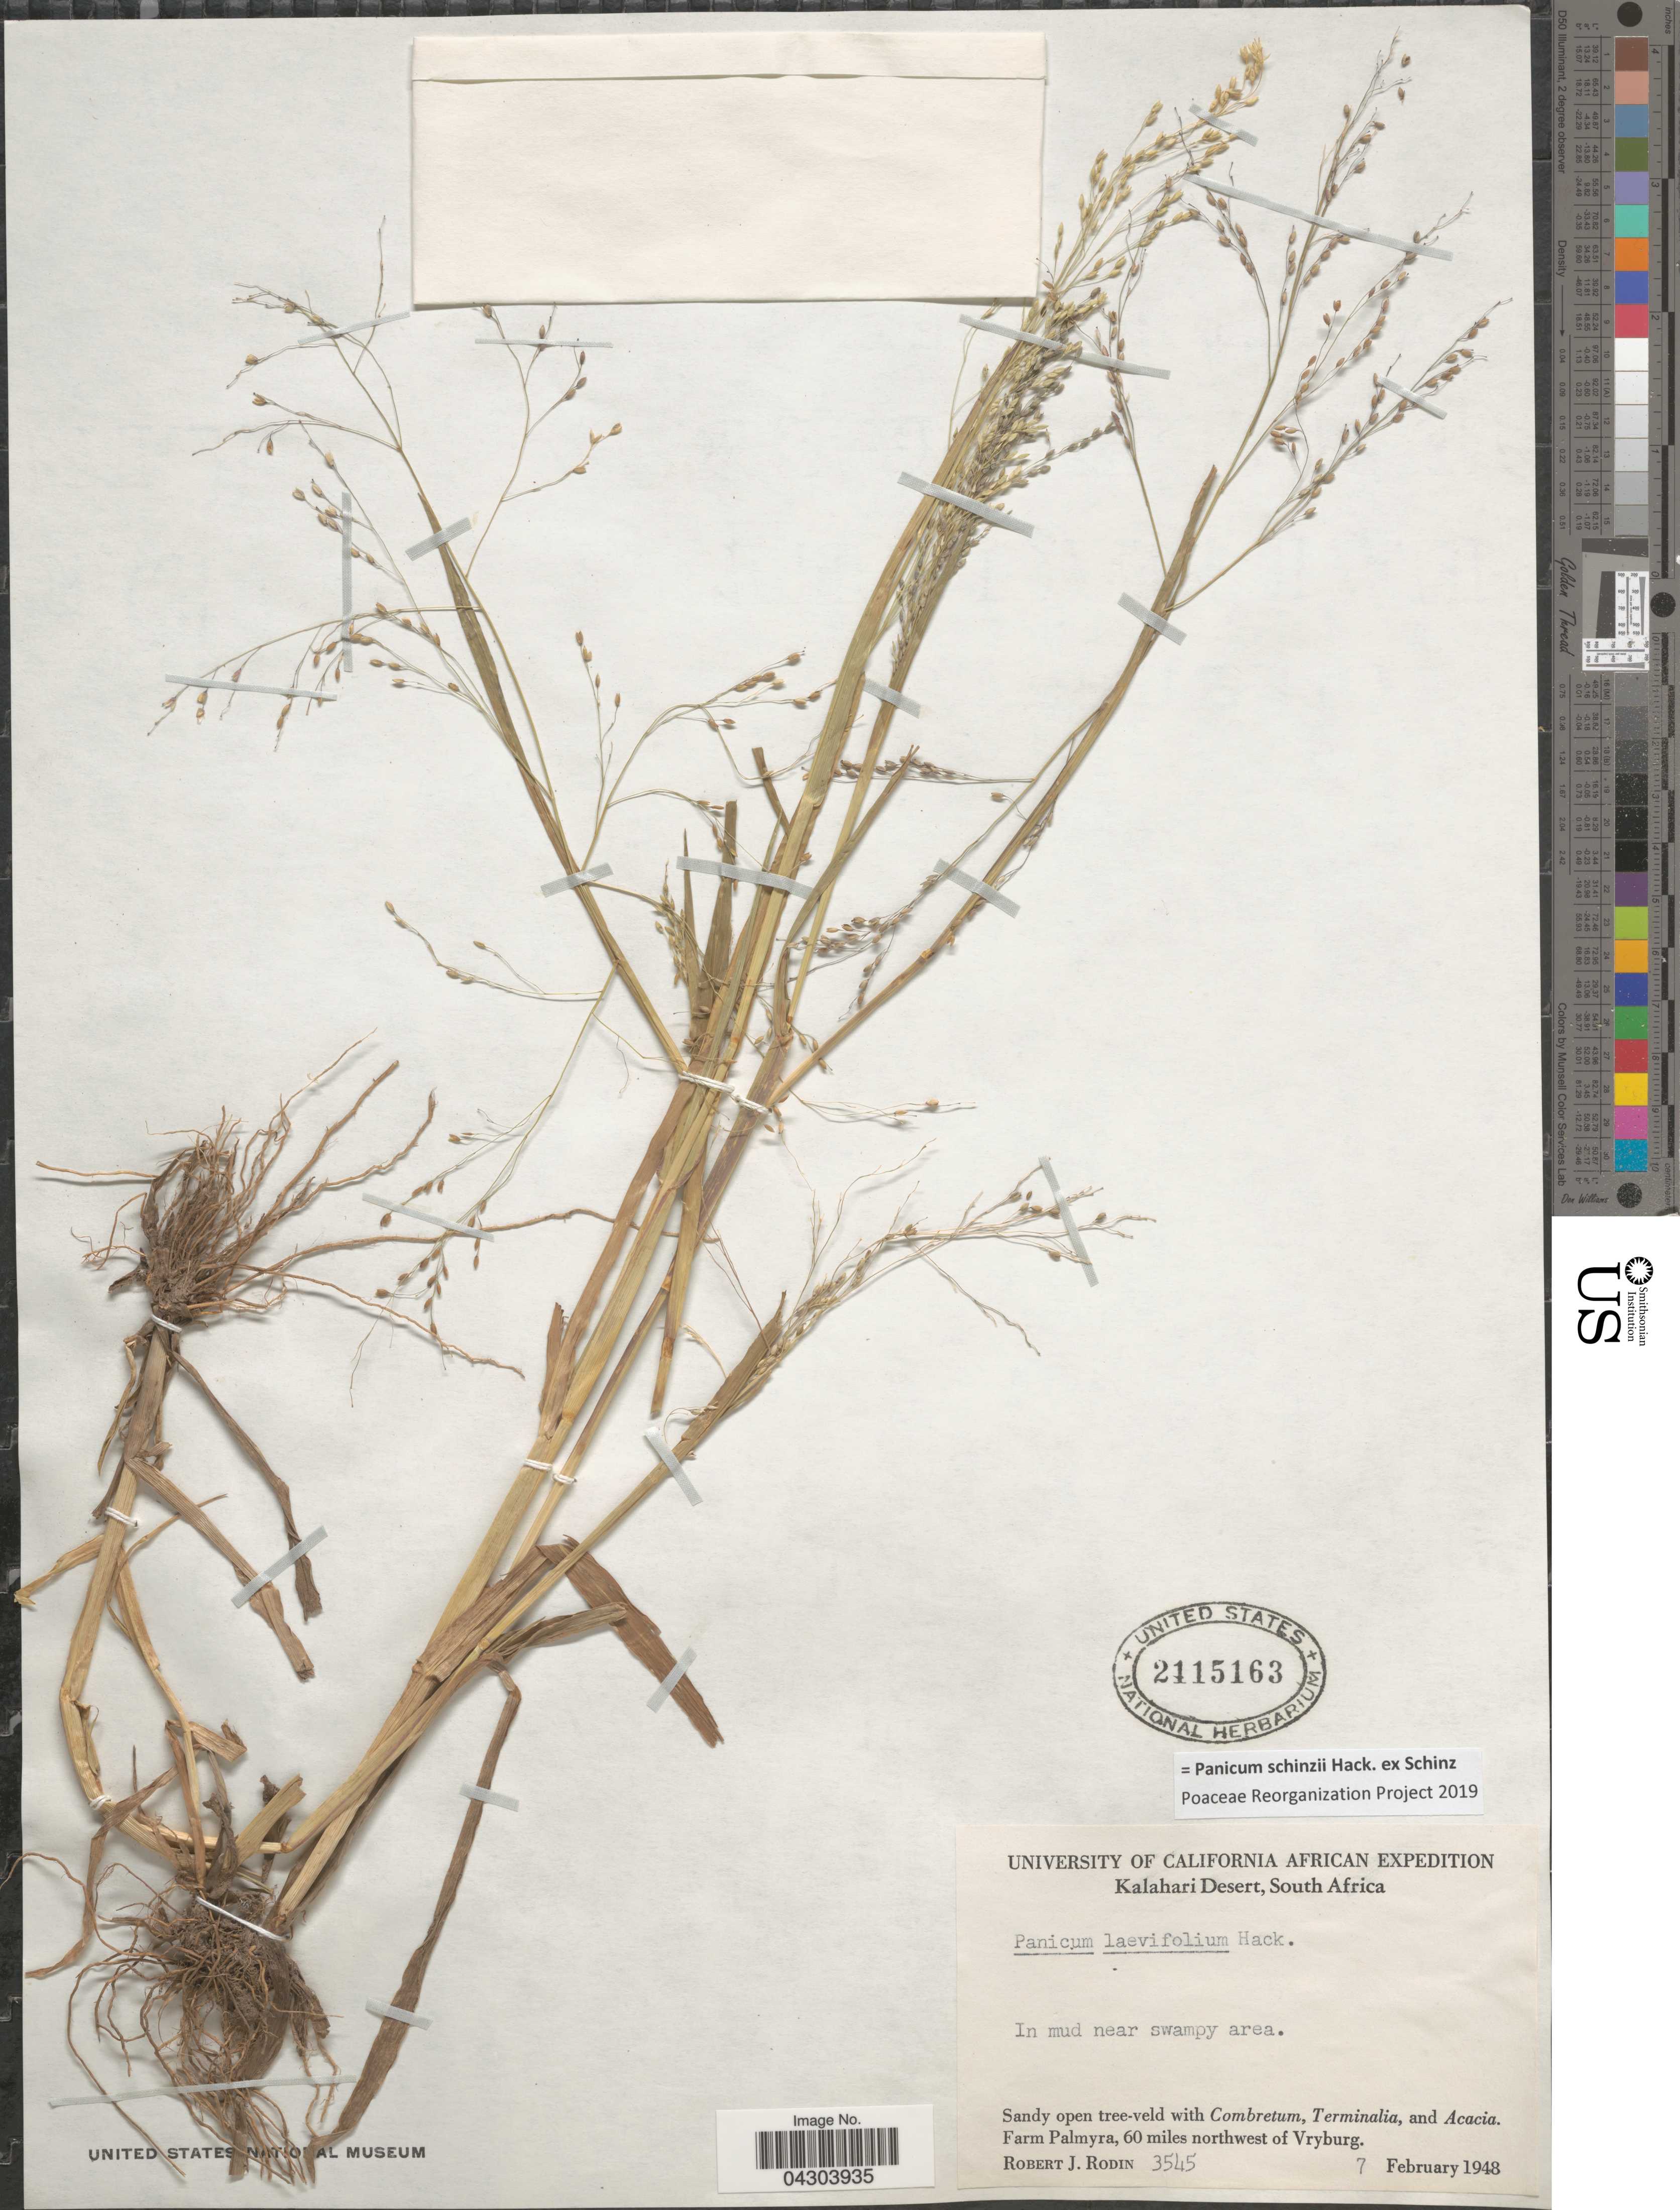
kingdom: Plantae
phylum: Tracheophyta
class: Liliopsida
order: Poales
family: Poaceae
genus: Panicum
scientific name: Panicum schinzii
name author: Hack. ex Schinz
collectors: R. J. Rodin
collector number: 3545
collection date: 1948-02-07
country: South Africa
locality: Kalahari Desert. Farm Palmyra, 60 miles northwest of Vryburg.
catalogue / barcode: US 2115163